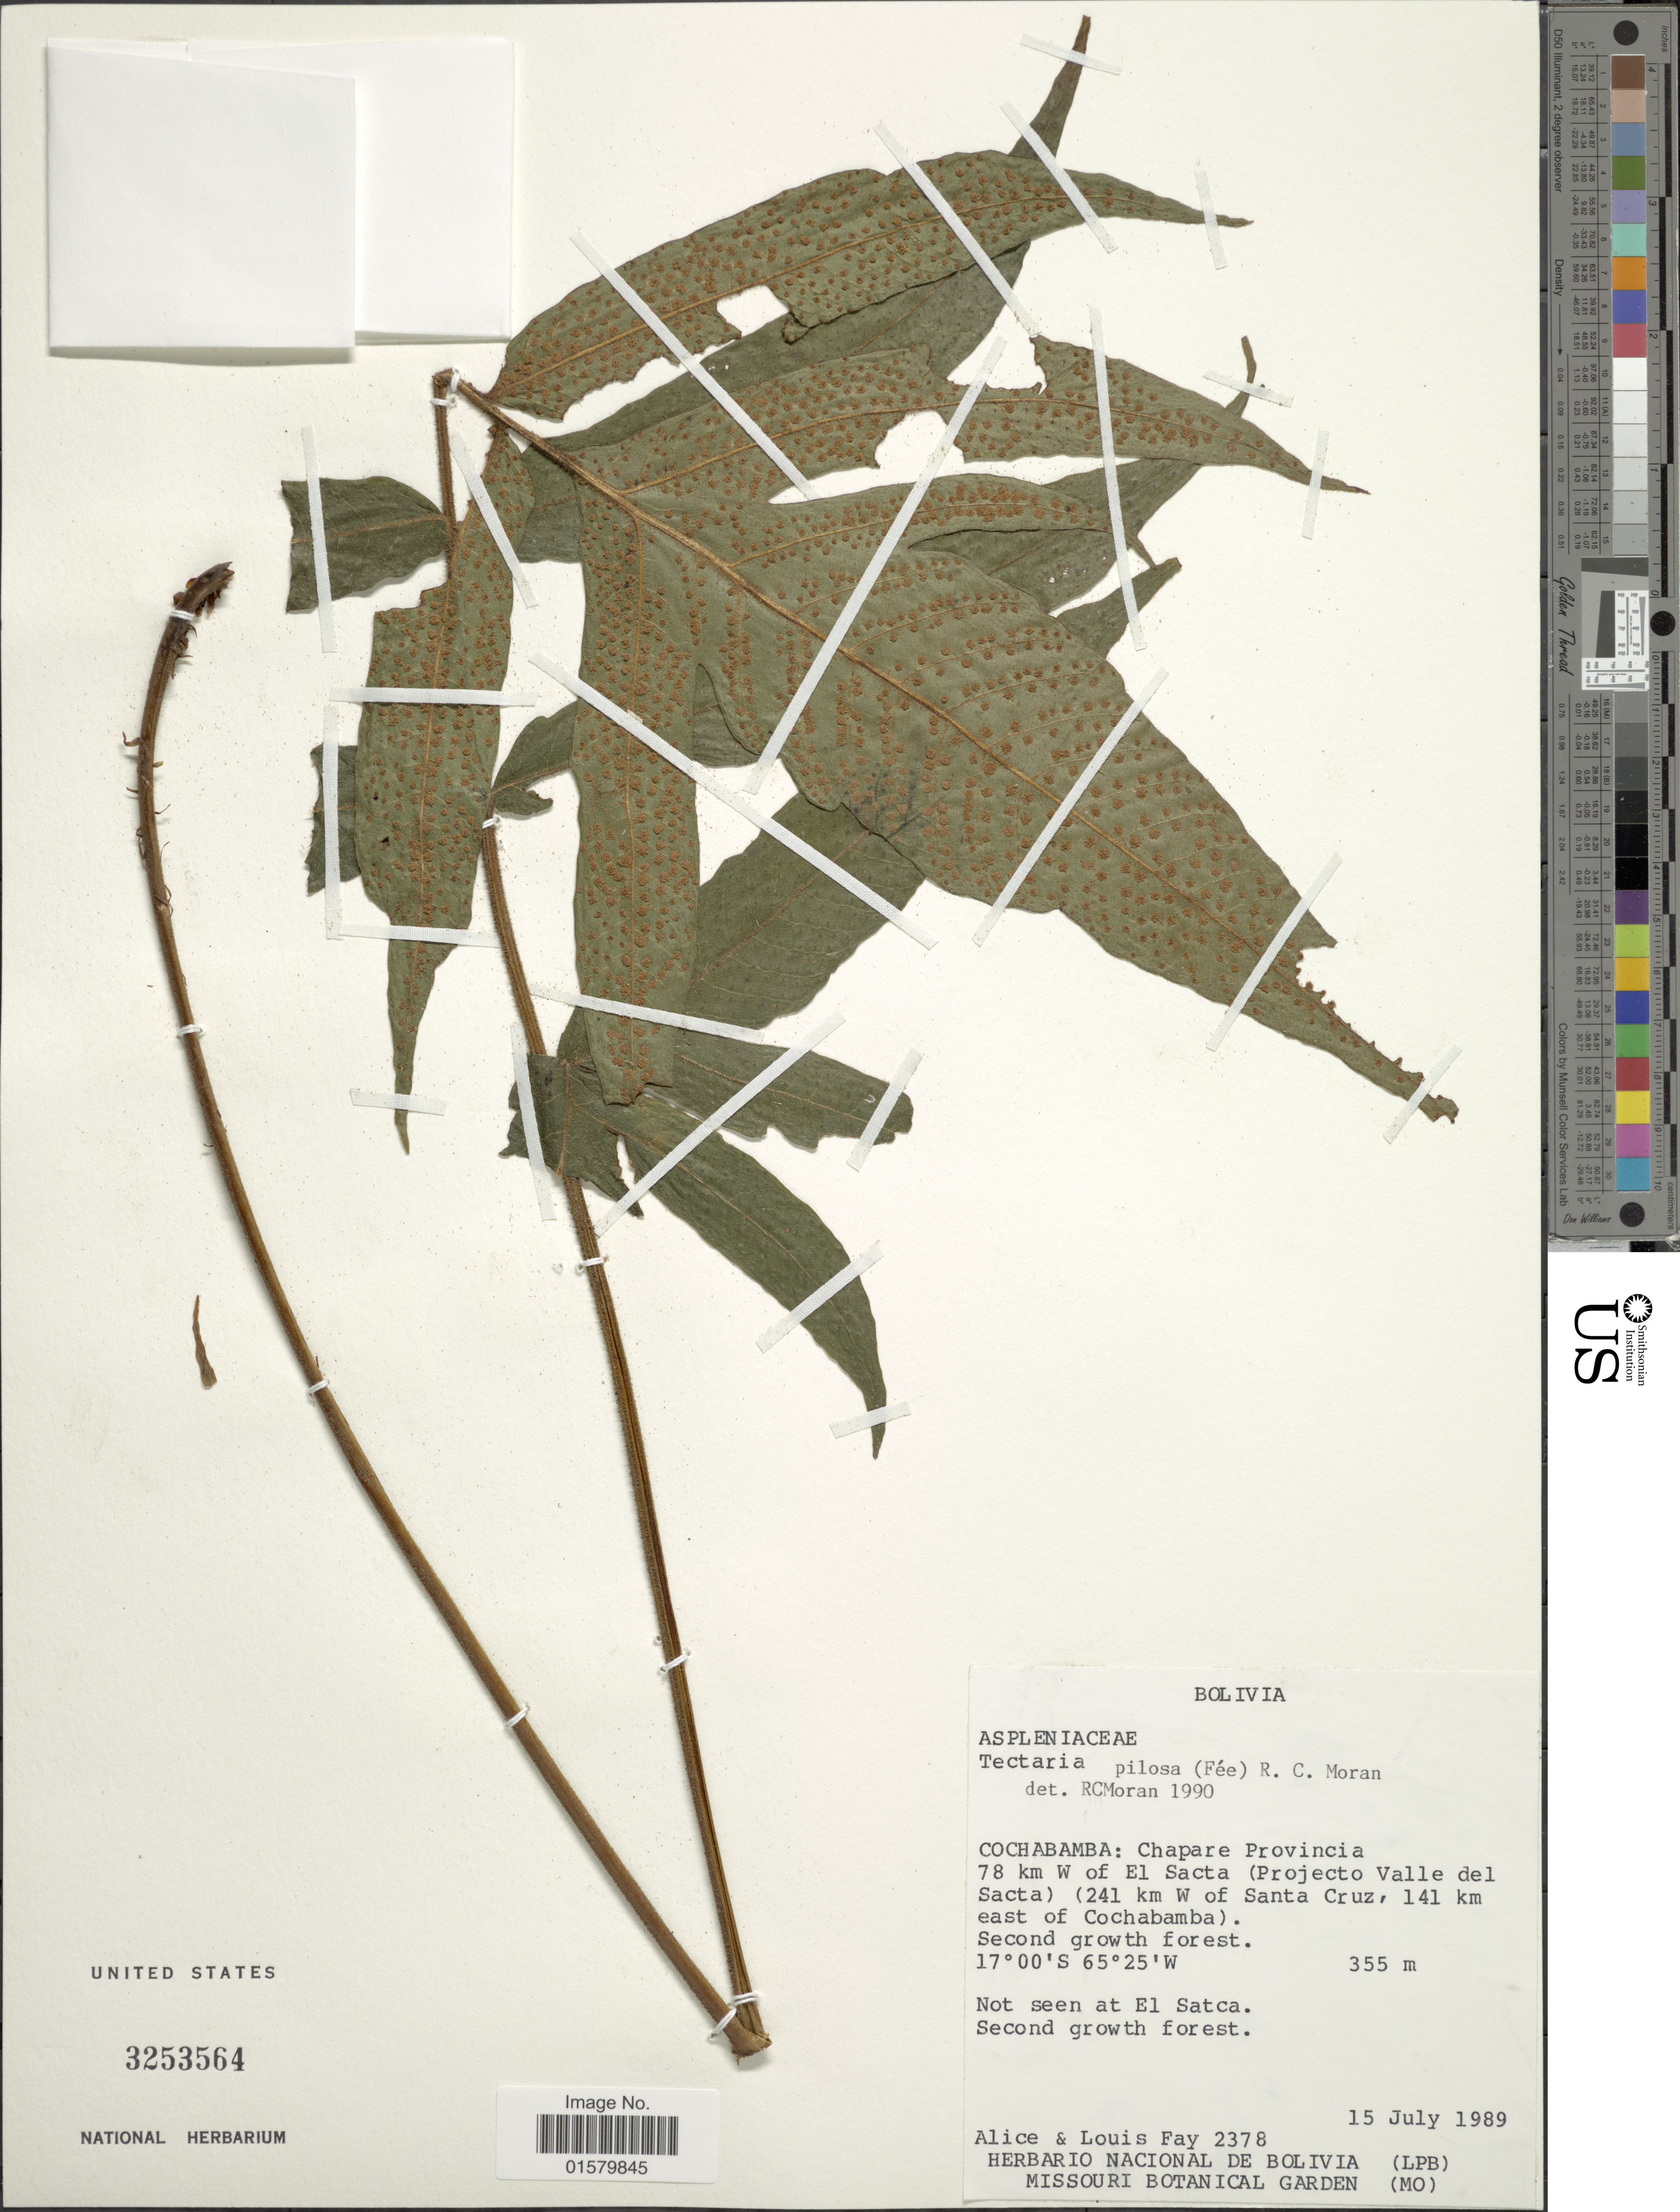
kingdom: Plantae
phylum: Tracheophyta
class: Polypodiopsida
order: Polypodiales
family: Tectariaceae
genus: Tectaria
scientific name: Tectaria pilosa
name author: (Fée) Maxon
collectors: A. Fay & L. Fay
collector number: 2378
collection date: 1989-07-15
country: Bolivia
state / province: Cochabamba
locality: Cochabamba: Chapare Provincia 78 km W of El Sacta (Projecto Valle del Sacta) (241 km W of Santa Cruz, 141 km east of Cochambamba)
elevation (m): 355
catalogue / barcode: US 3253564